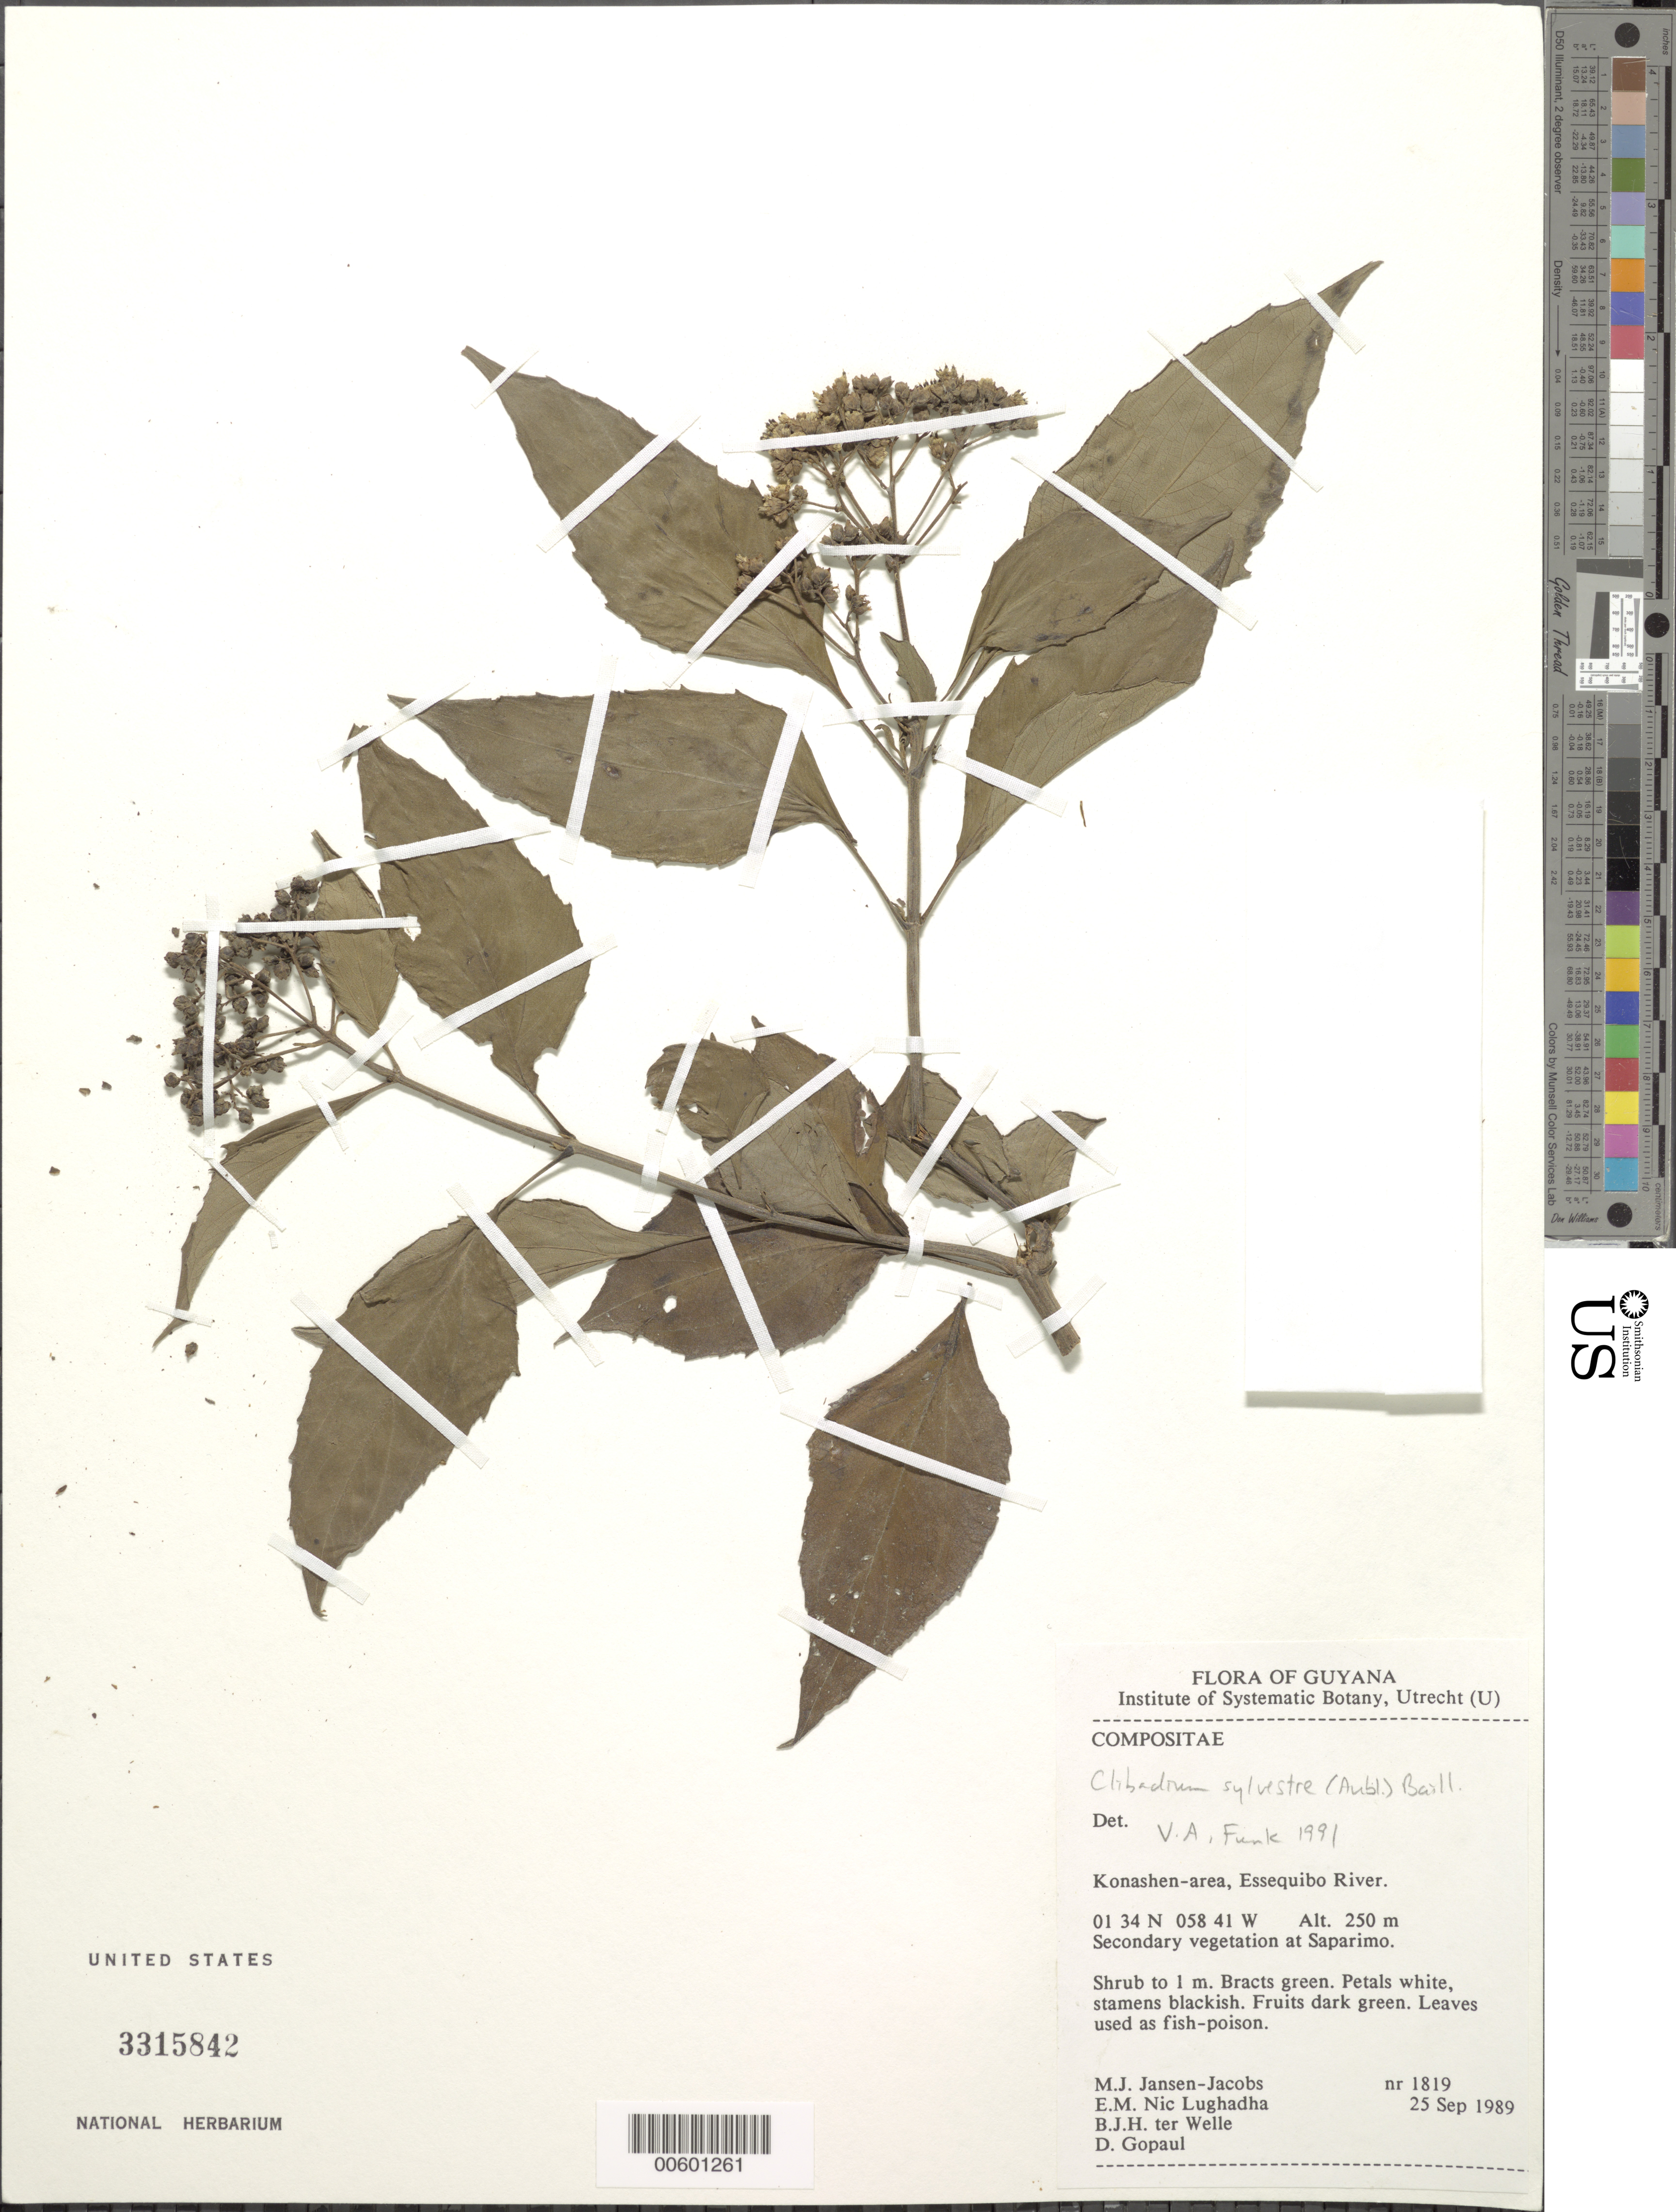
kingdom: Plantae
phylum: Tracheophyta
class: Magnoliopsida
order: Asterales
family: Asteraceae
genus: Clibadium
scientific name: Clibadium sylvestre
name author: (Aubl.) Baill.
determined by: Funk, Vicki A., (BOT), Smithsonian Institution - National Museum of Natural History (UNITED STATES)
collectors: M. J. Jansen-Jacobs, E. Nic Lughadha, B. Welle & D. Gopaul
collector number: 1819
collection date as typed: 25-Sep-89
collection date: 1989-09-25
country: Guyana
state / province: U. Takutu-U. Essequibo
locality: Konashen-area, Essequibo River at Saparimo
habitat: Secondary vegetation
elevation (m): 250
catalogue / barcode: US 3315842